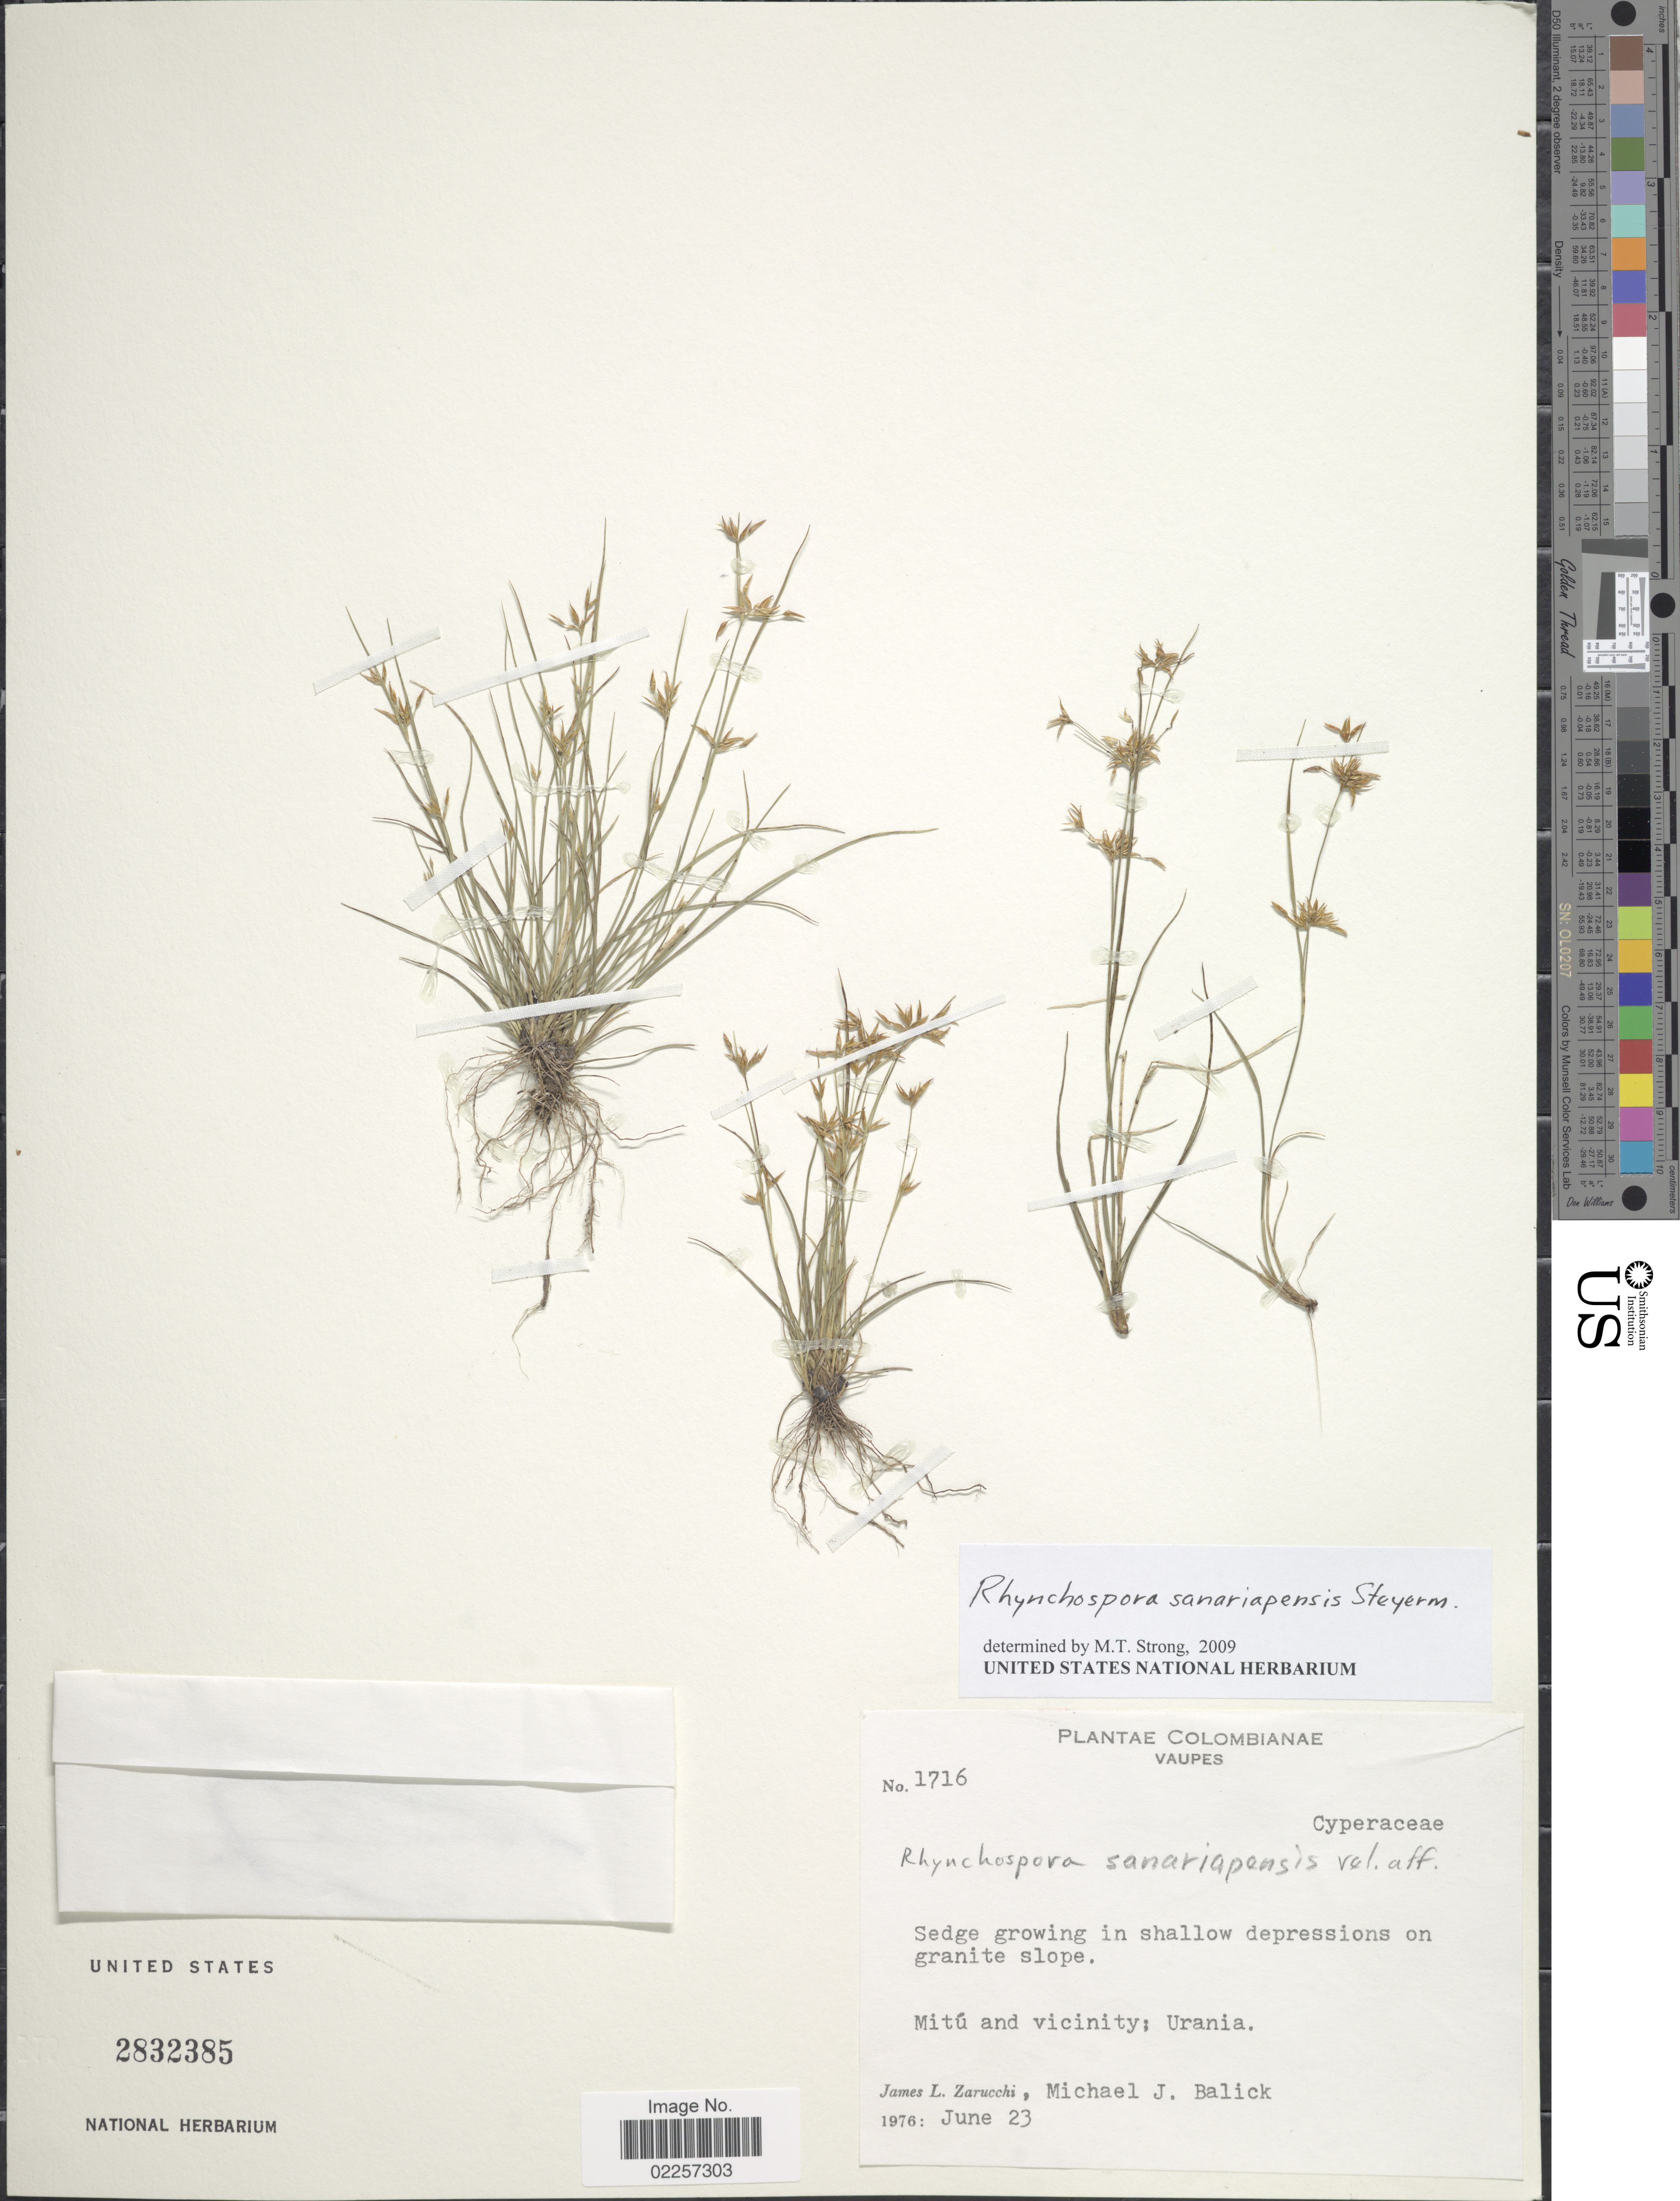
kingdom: Plantae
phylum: Tracheophyta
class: Liliopsida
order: Poales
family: Cyperaceae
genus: Rhynchospora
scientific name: Rhynchospora sanariapensis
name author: Steyerm.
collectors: J. L. Zarucchi & M. J. Balick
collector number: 1716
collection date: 1976-06-23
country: Colombia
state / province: Vaupés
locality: Mitu and vicinity; Urania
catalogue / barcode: US 2832385